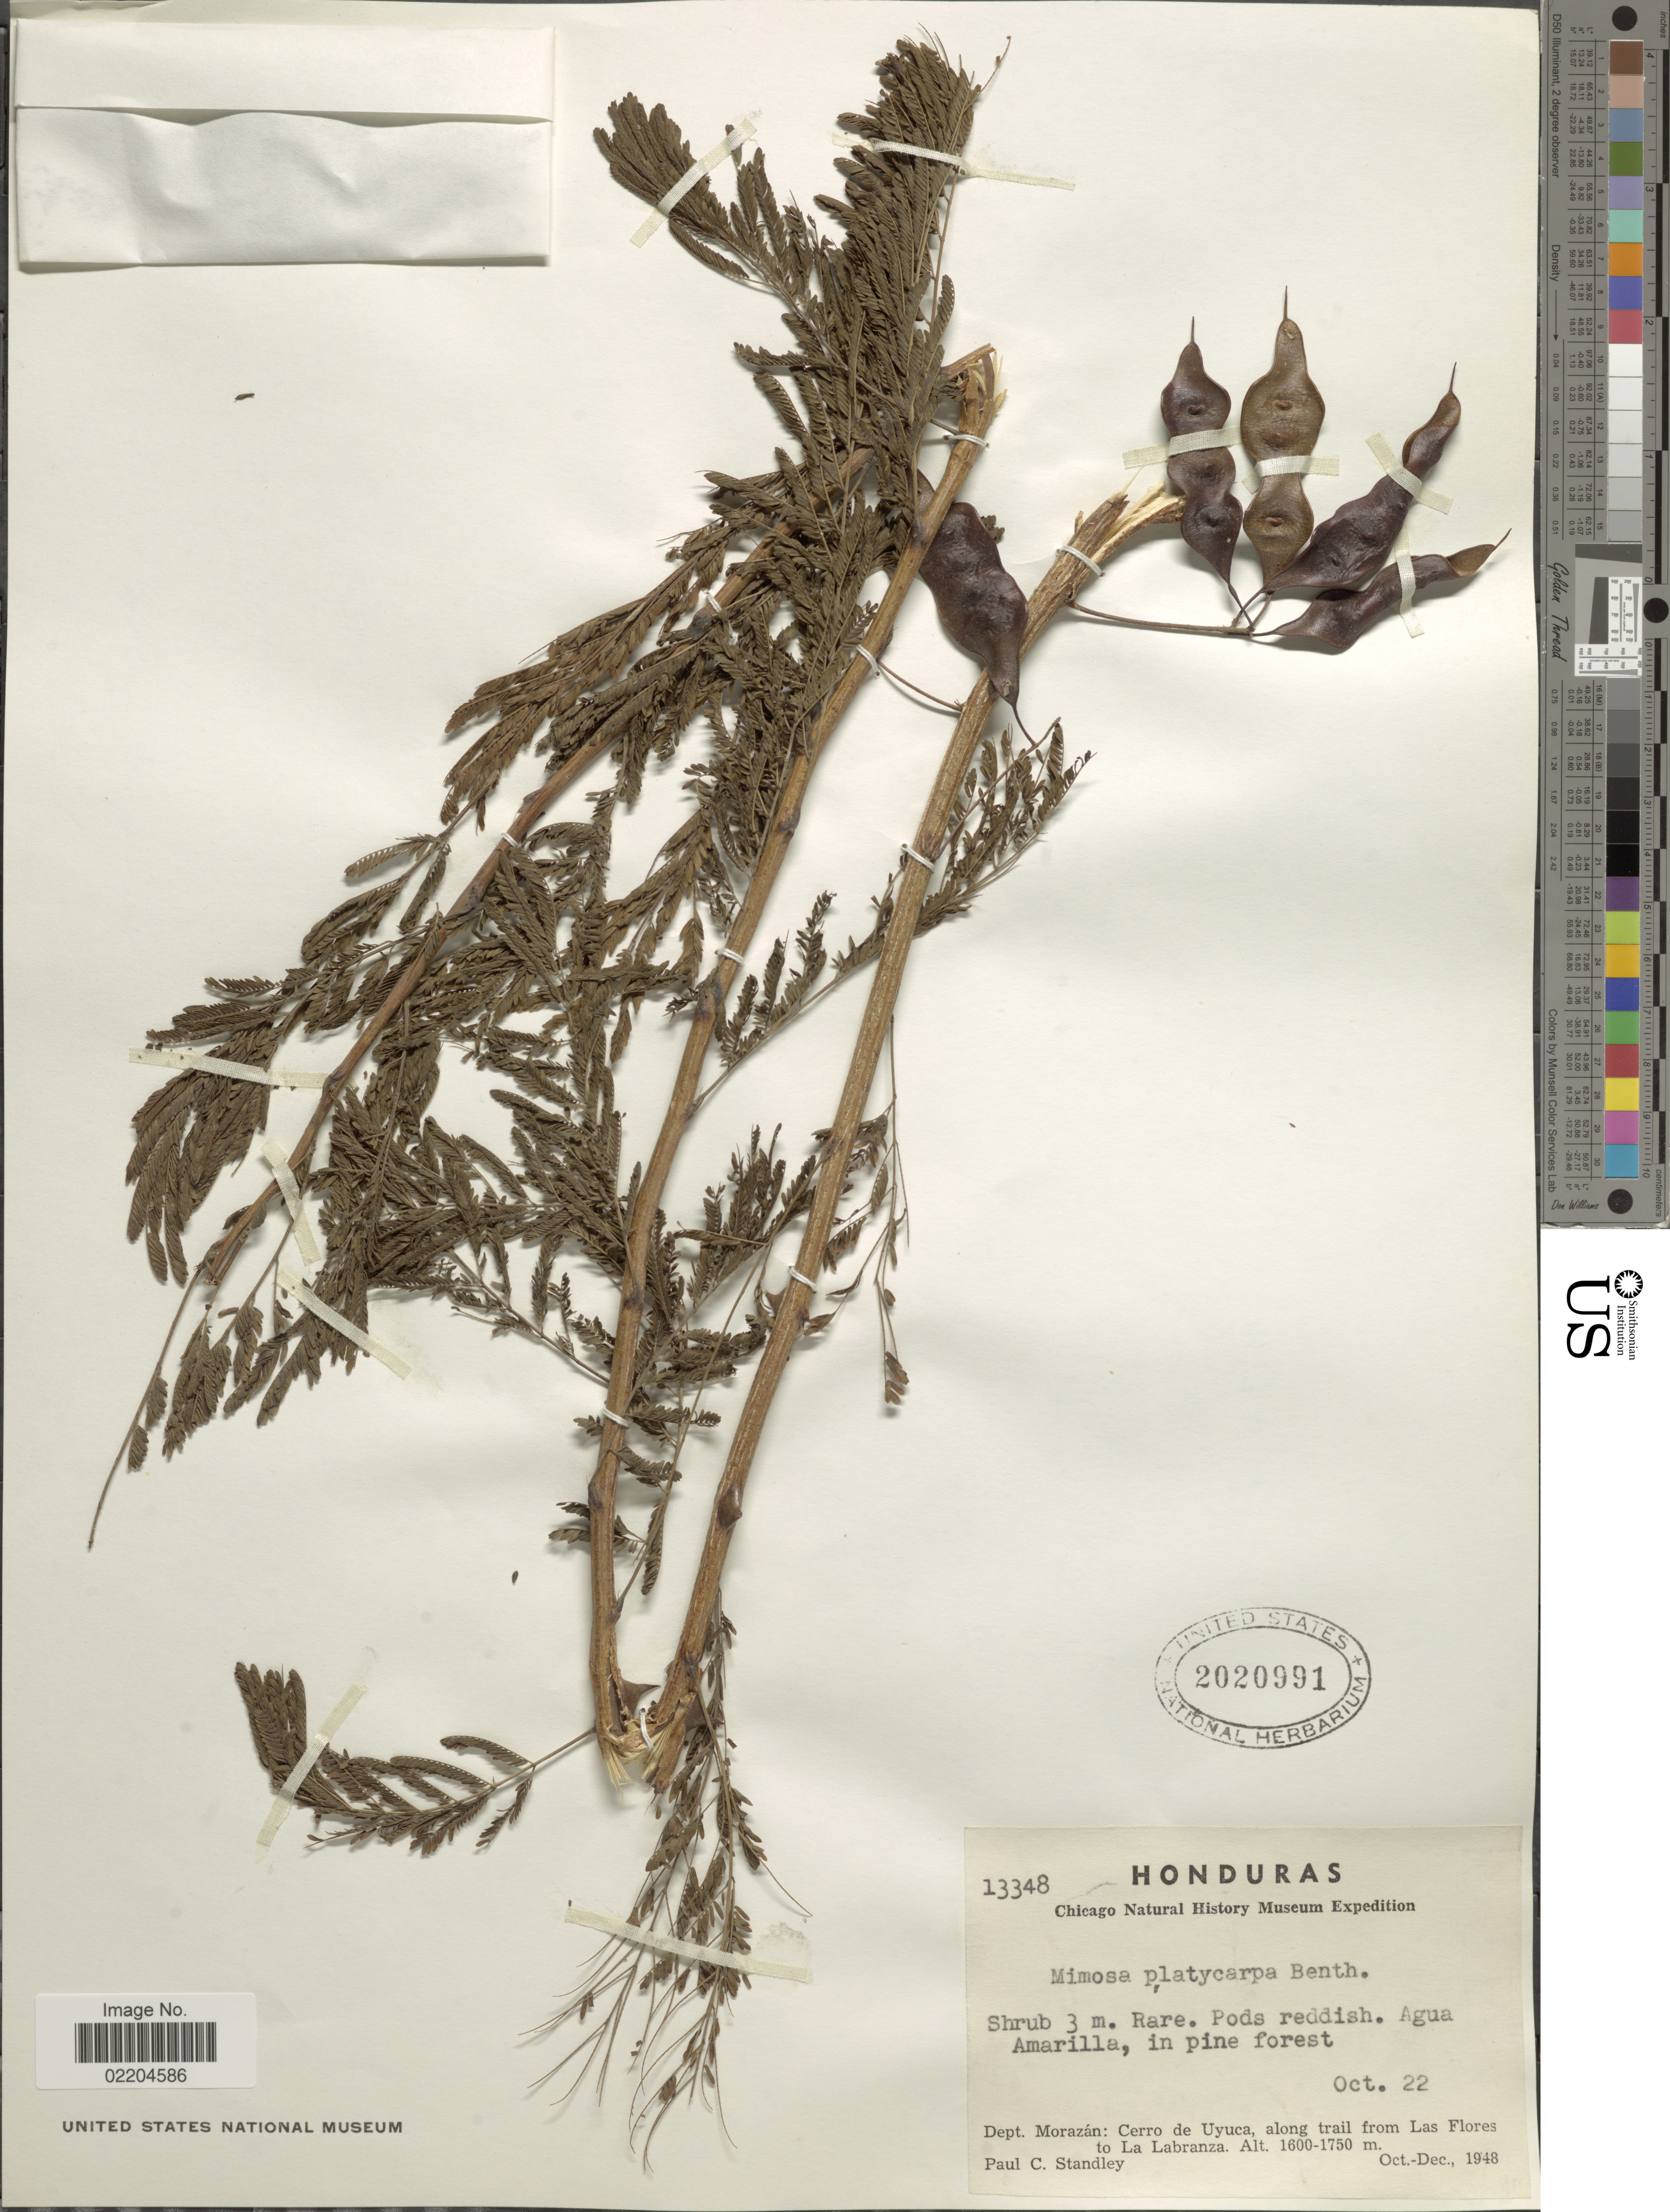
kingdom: Plantae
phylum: Tracheophyta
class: Magnoliopsida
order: Fabales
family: Fabaceae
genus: Mimosa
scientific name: Mimosa platycarpa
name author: Benth.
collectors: P. C. Standley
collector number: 13348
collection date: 1948-10-22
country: Honduras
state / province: Fco. Morazán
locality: Dept. Morazan: Cerro de Uyuca, along trail from Las Flores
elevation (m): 1600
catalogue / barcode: US 200991